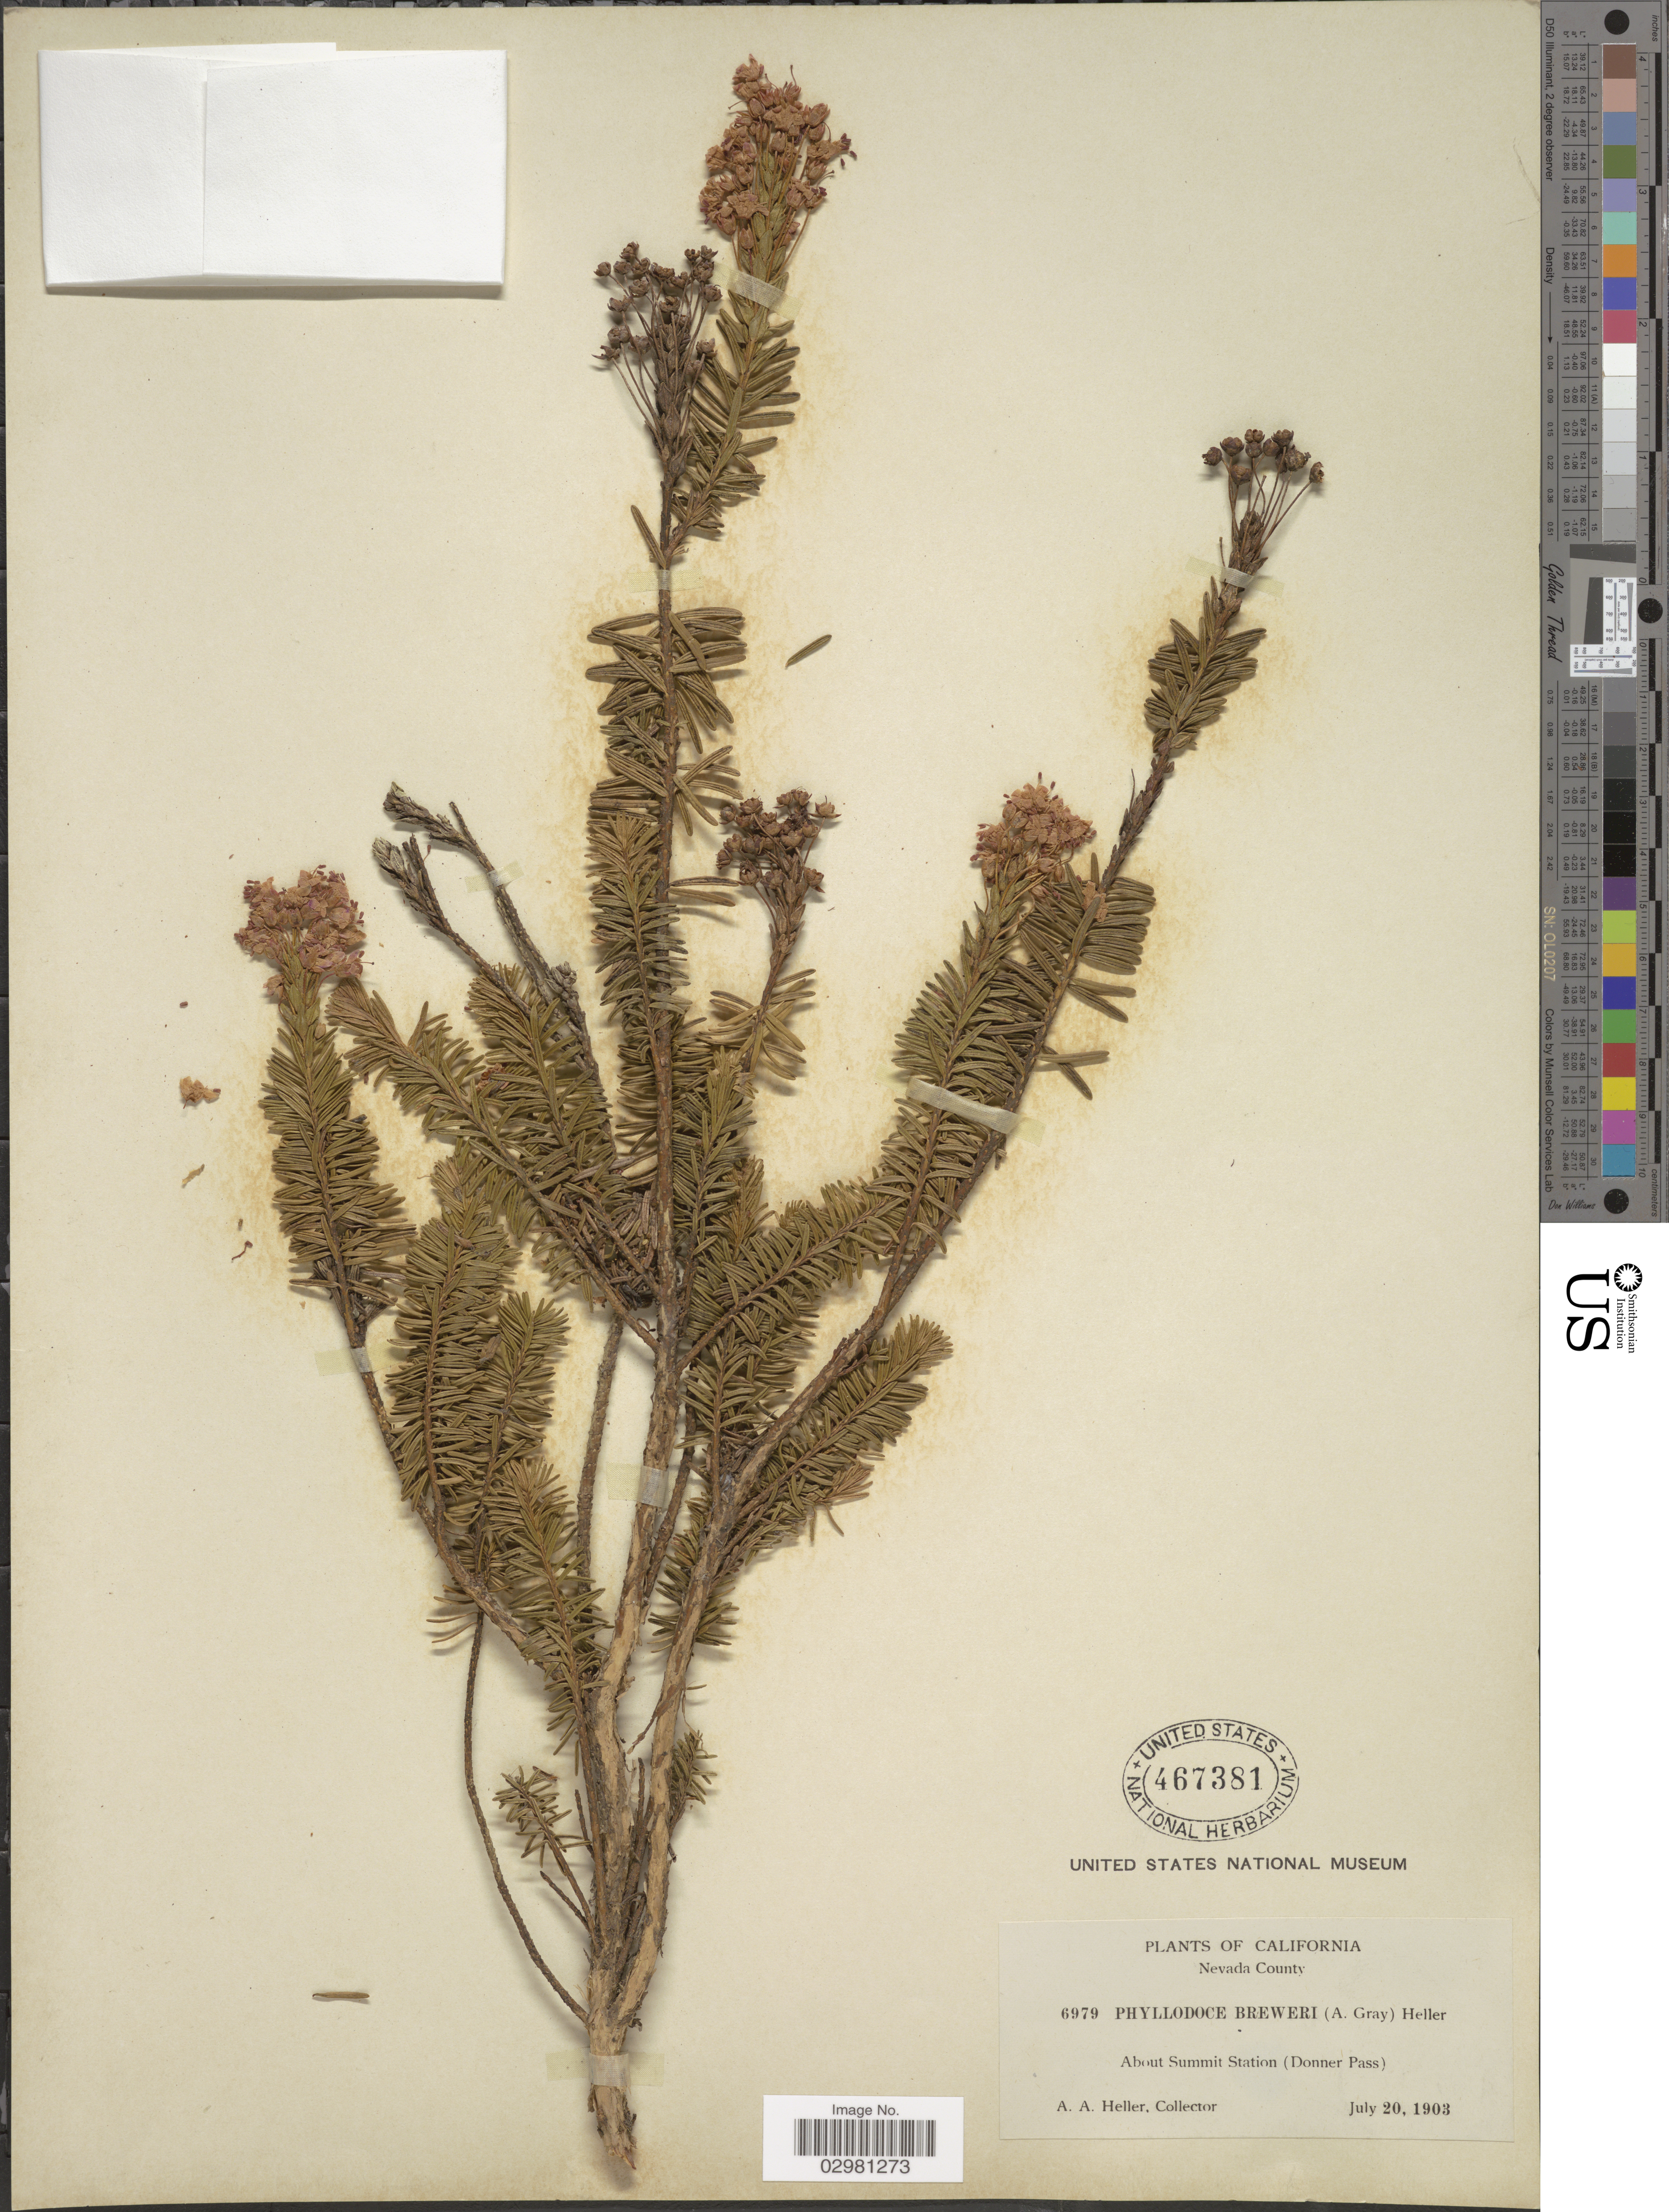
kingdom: Plantae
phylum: Tracheophyta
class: Magnoliopsida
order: Ericales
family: Ericaceae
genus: Phyllodoce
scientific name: Phyllodoce breweri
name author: (A. Gray) A. Heller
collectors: A. A. Heller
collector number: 6979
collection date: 1903-07-20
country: United States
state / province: California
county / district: Nevada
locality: Nevada County, About Summit Station (Donner Pass).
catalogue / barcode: US 467381